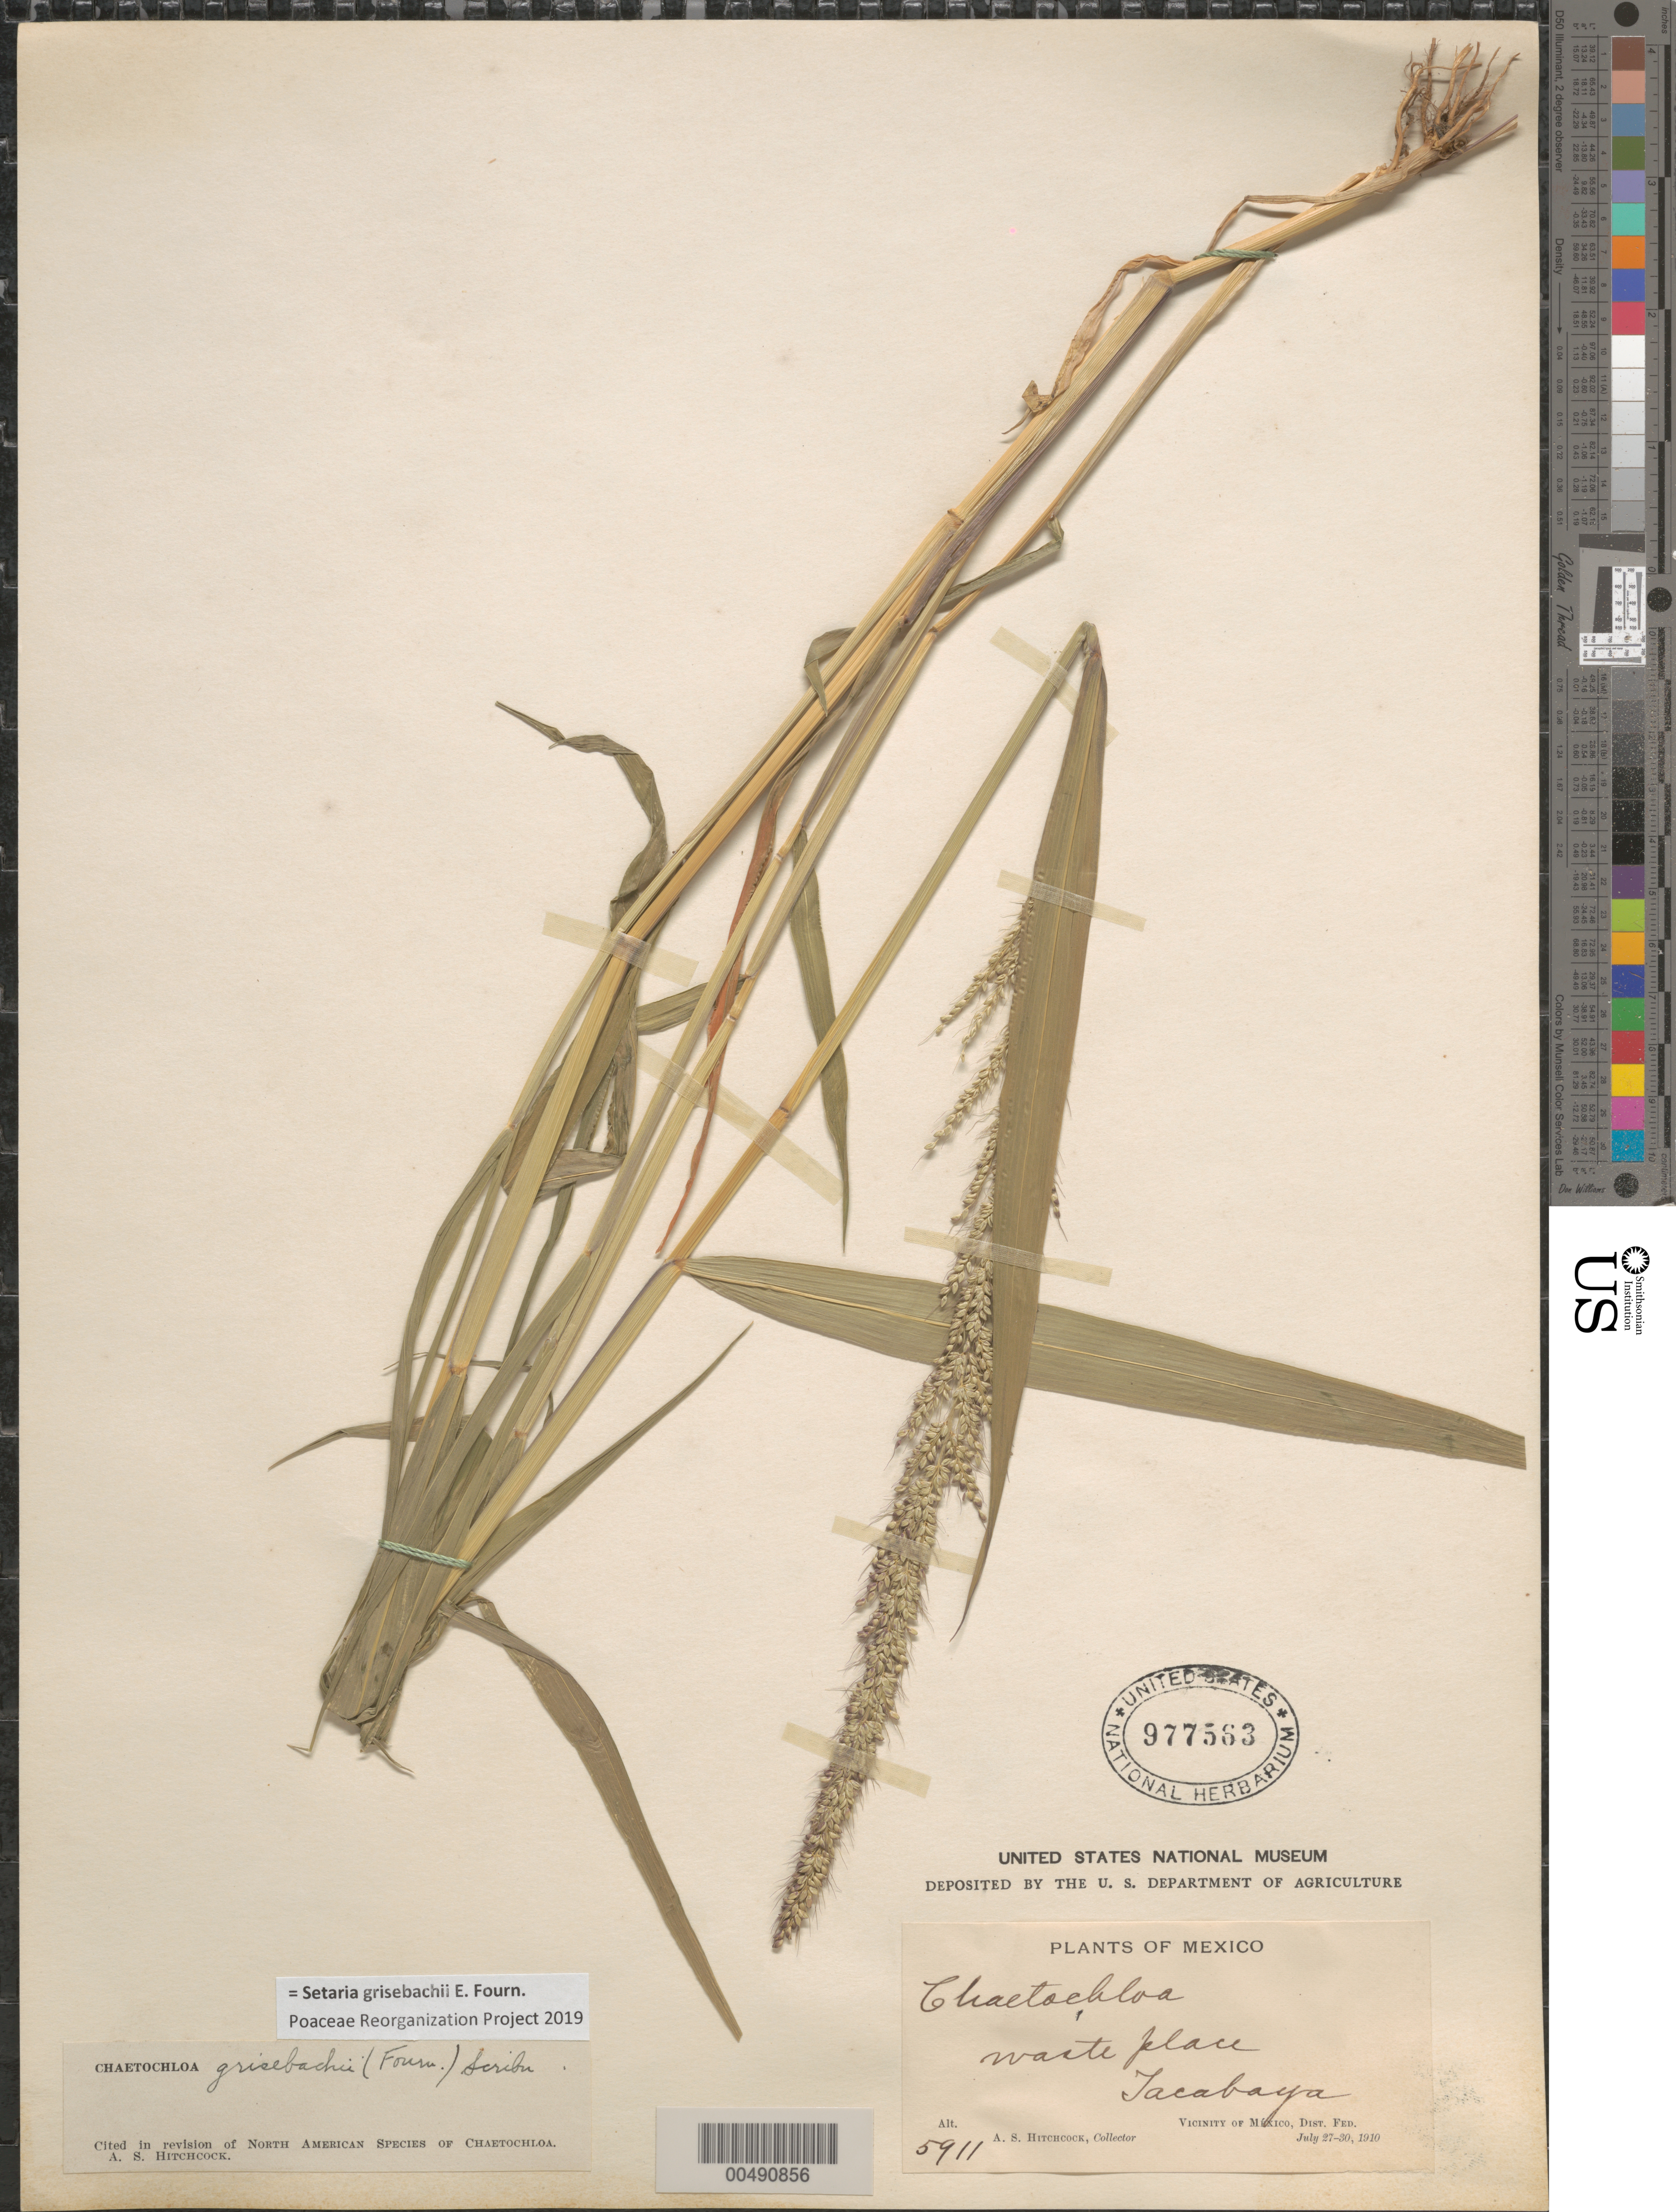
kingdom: Plantae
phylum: Tracheophyta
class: Liliopsida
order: Poales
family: Poaceae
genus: Setaria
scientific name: Setaria grisebachii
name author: E. Fourn.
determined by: Poaceae Reorganization Project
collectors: A. S. Hitchcock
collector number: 5911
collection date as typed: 27 Jul 1910 to 30 Jul 1910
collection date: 1910-07-27/1910-07-30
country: Mexico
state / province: Distrito Federal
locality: Tacubaya, vicinity of Mexico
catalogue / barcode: US 977563